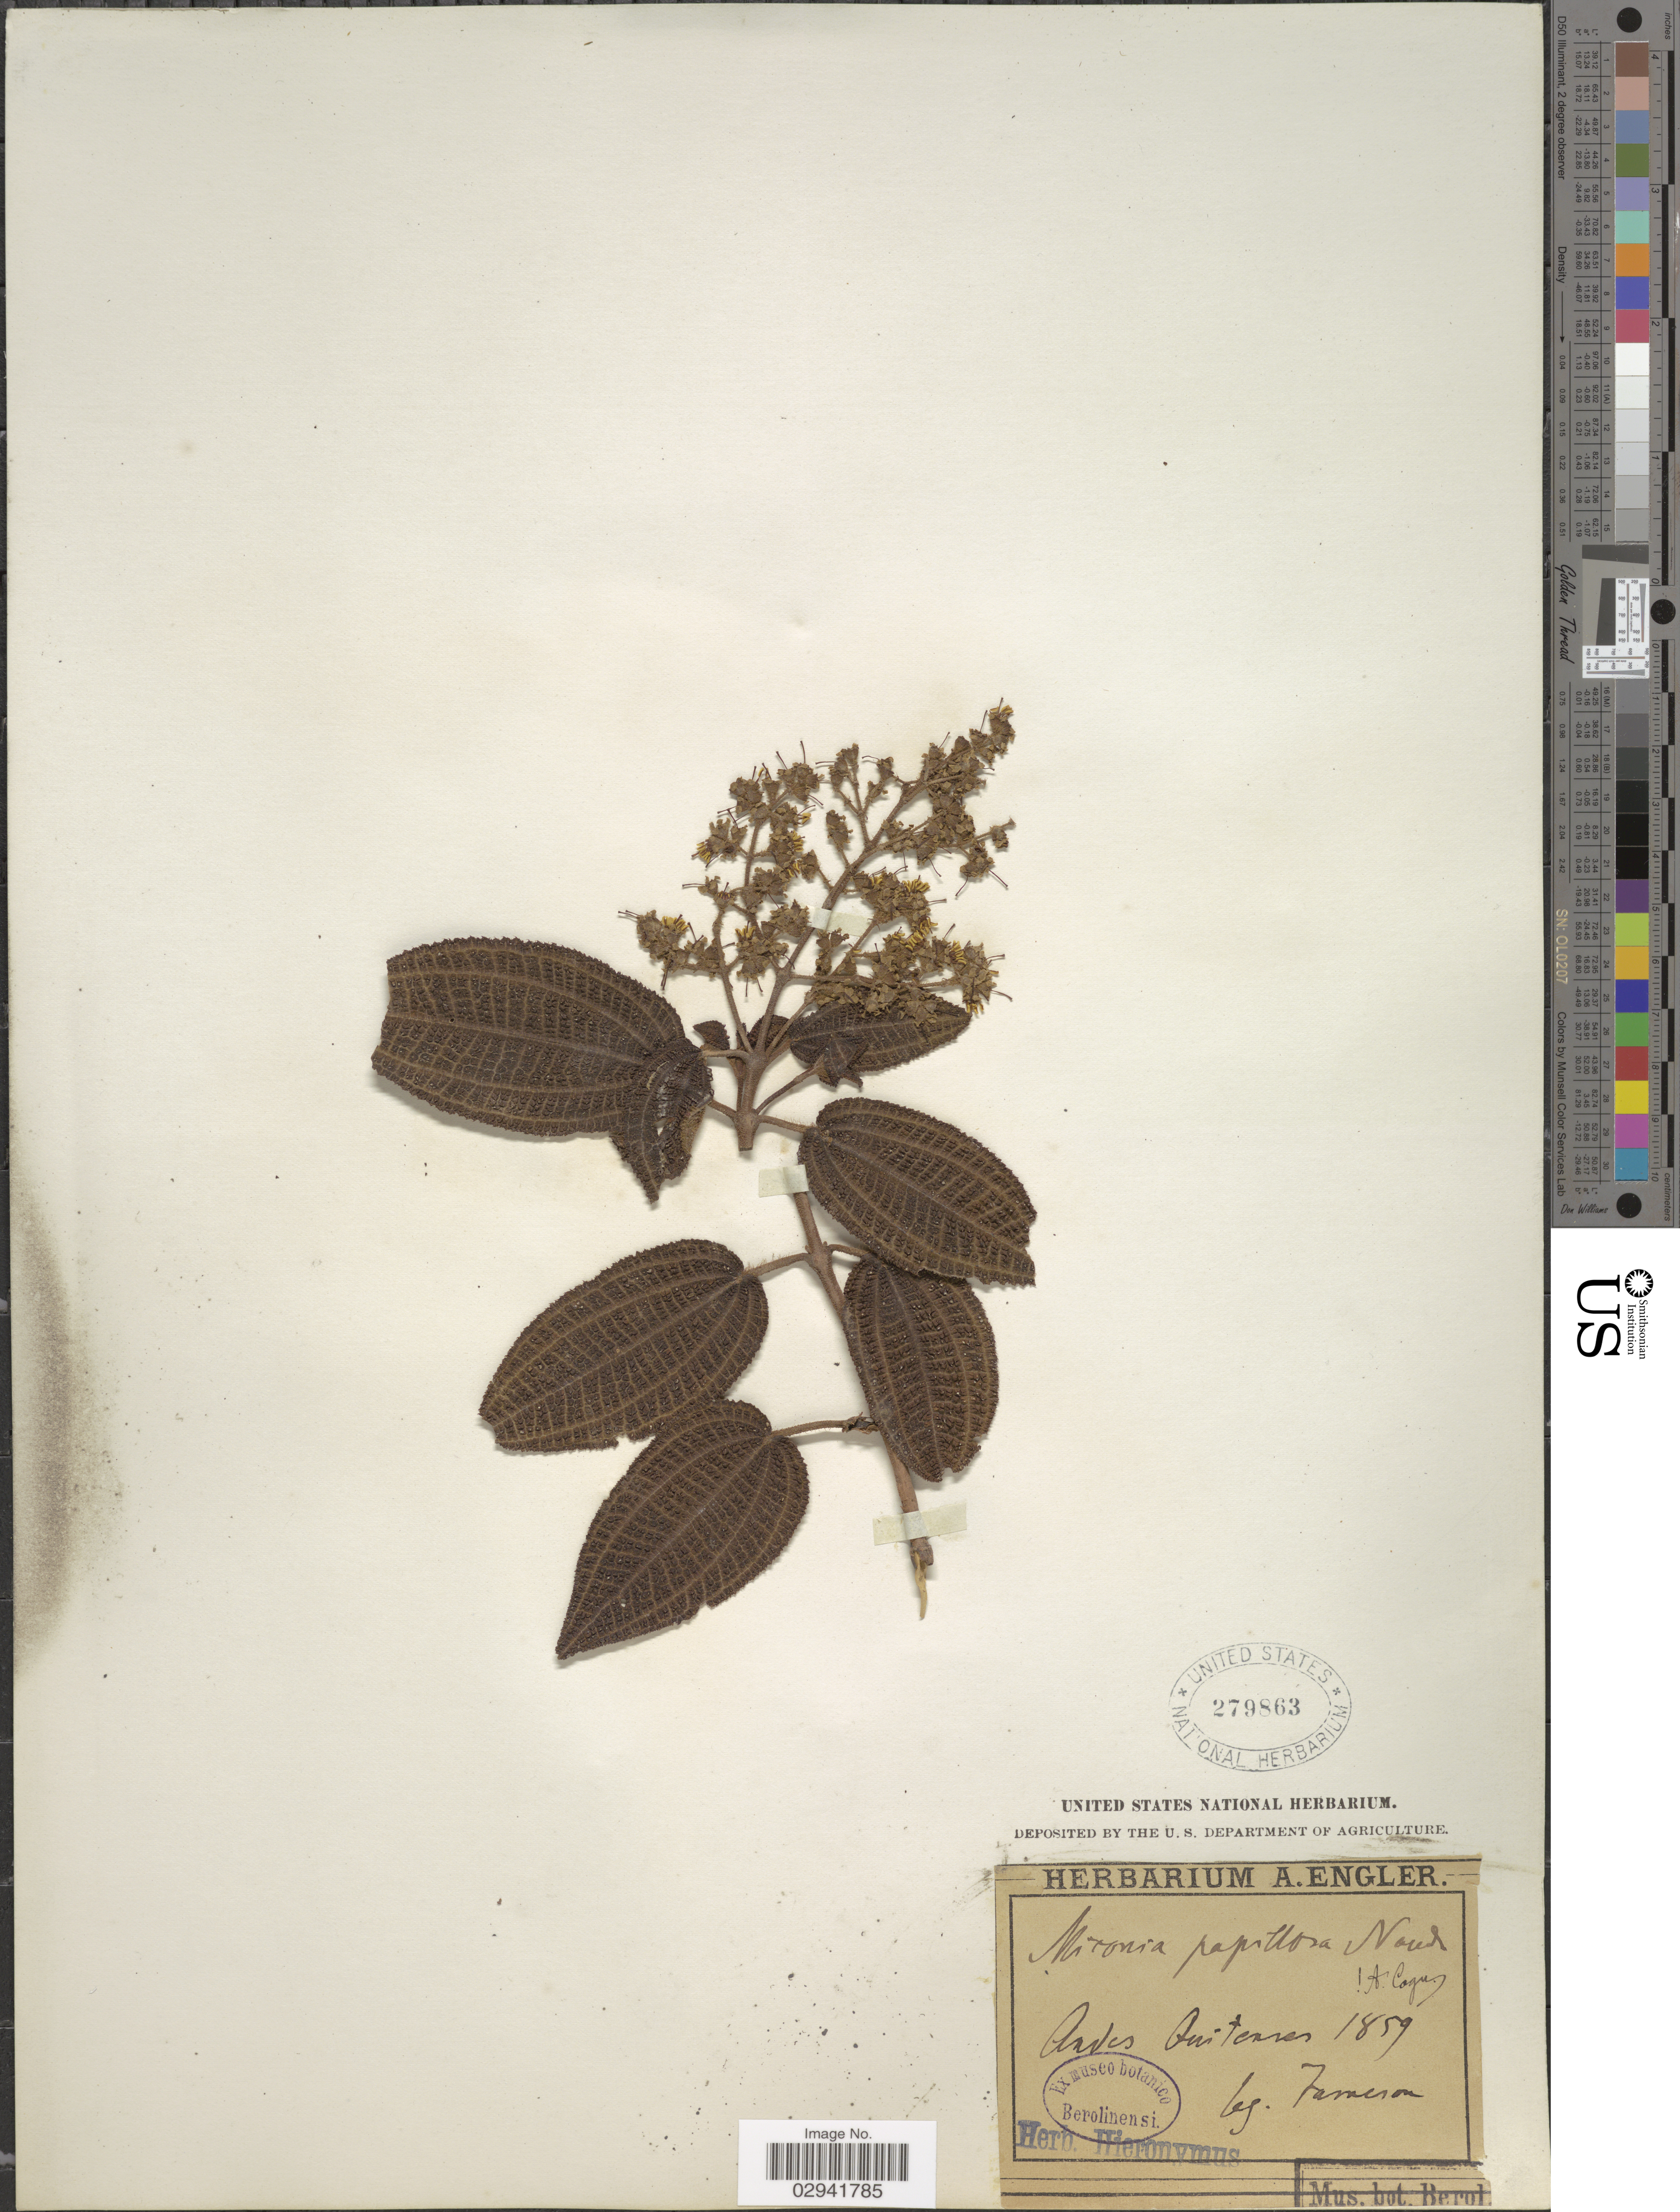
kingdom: Plantae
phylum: Tracheophyta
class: Magnoliopsida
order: Myrtales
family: Melastomataceae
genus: Miconia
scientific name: Miconia papillosa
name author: (Desr.) Naudin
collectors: -- Jameson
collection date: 1859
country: Ecuador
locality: Andes Quitenses.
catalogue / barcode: US 279863